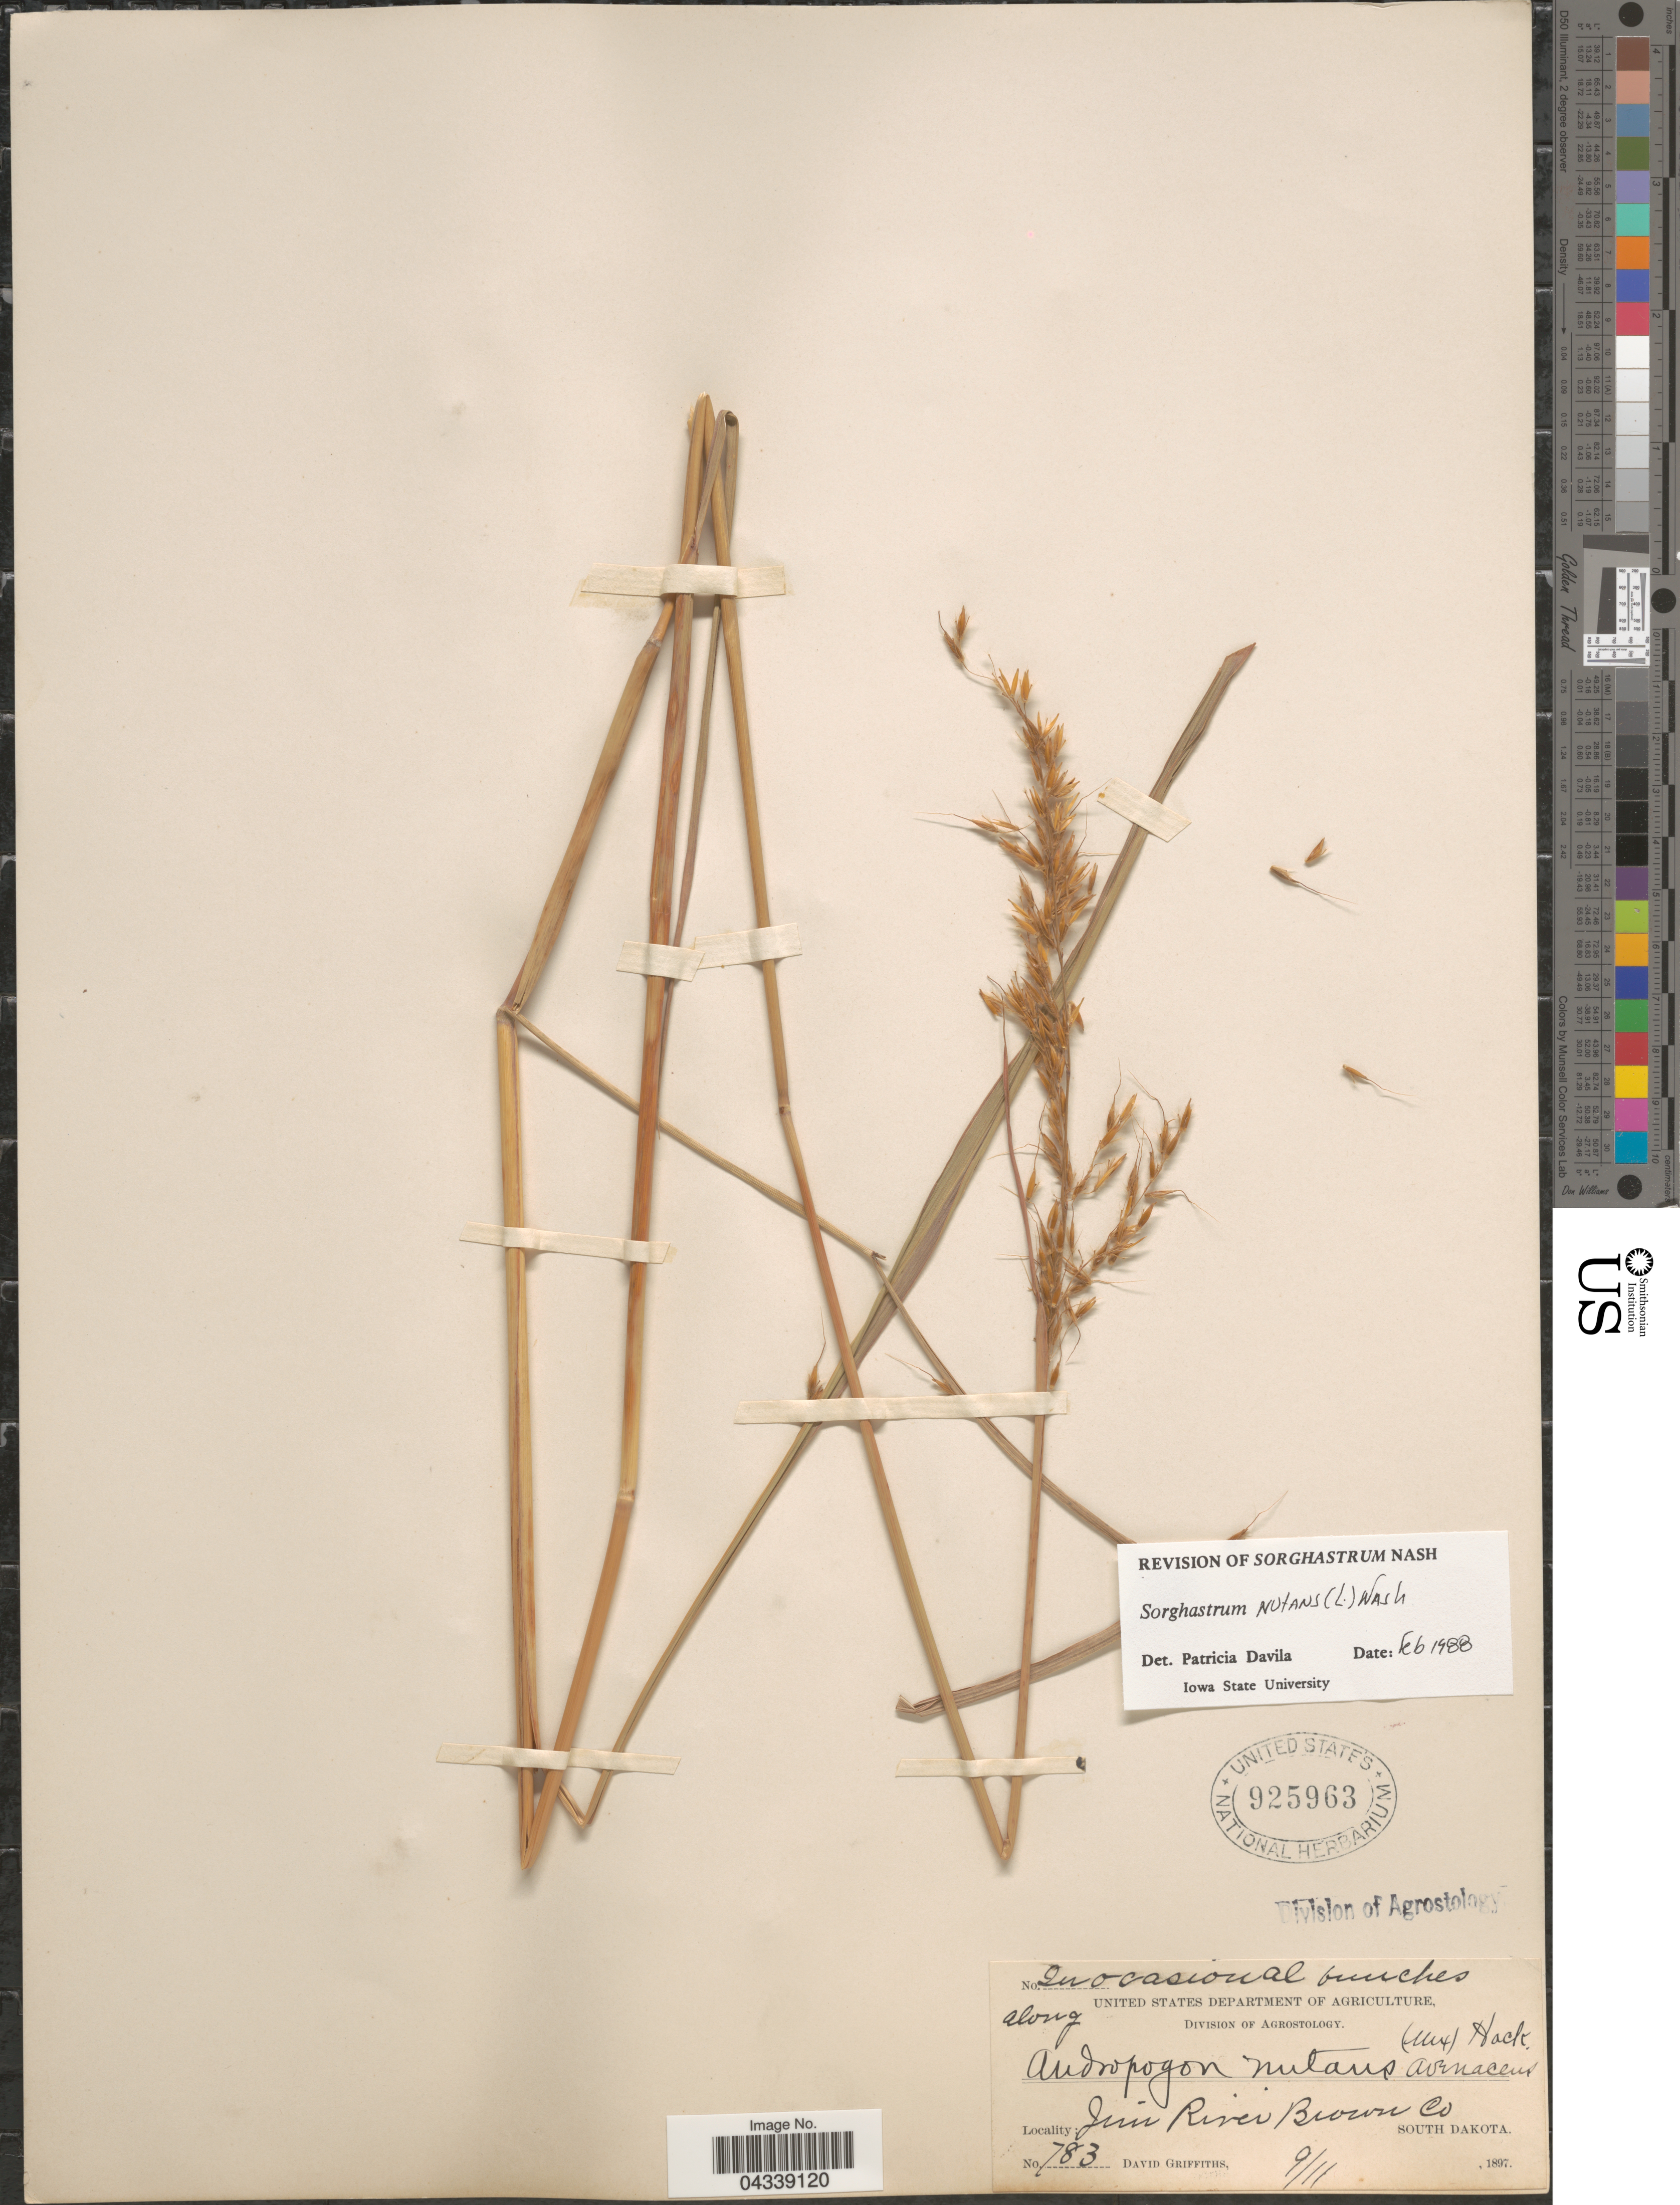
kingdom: Plantae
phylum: Tracheophyta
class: Liliopsida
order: Poales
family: Poaceae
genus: Sorghastrum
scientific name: Sorghastrum nutans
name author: (L.) Nash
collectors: D. Griffiths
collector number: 783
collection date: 1897-09-11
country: United States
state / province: South Dakota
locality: Jim River Brown Co.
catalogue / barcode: US 925963